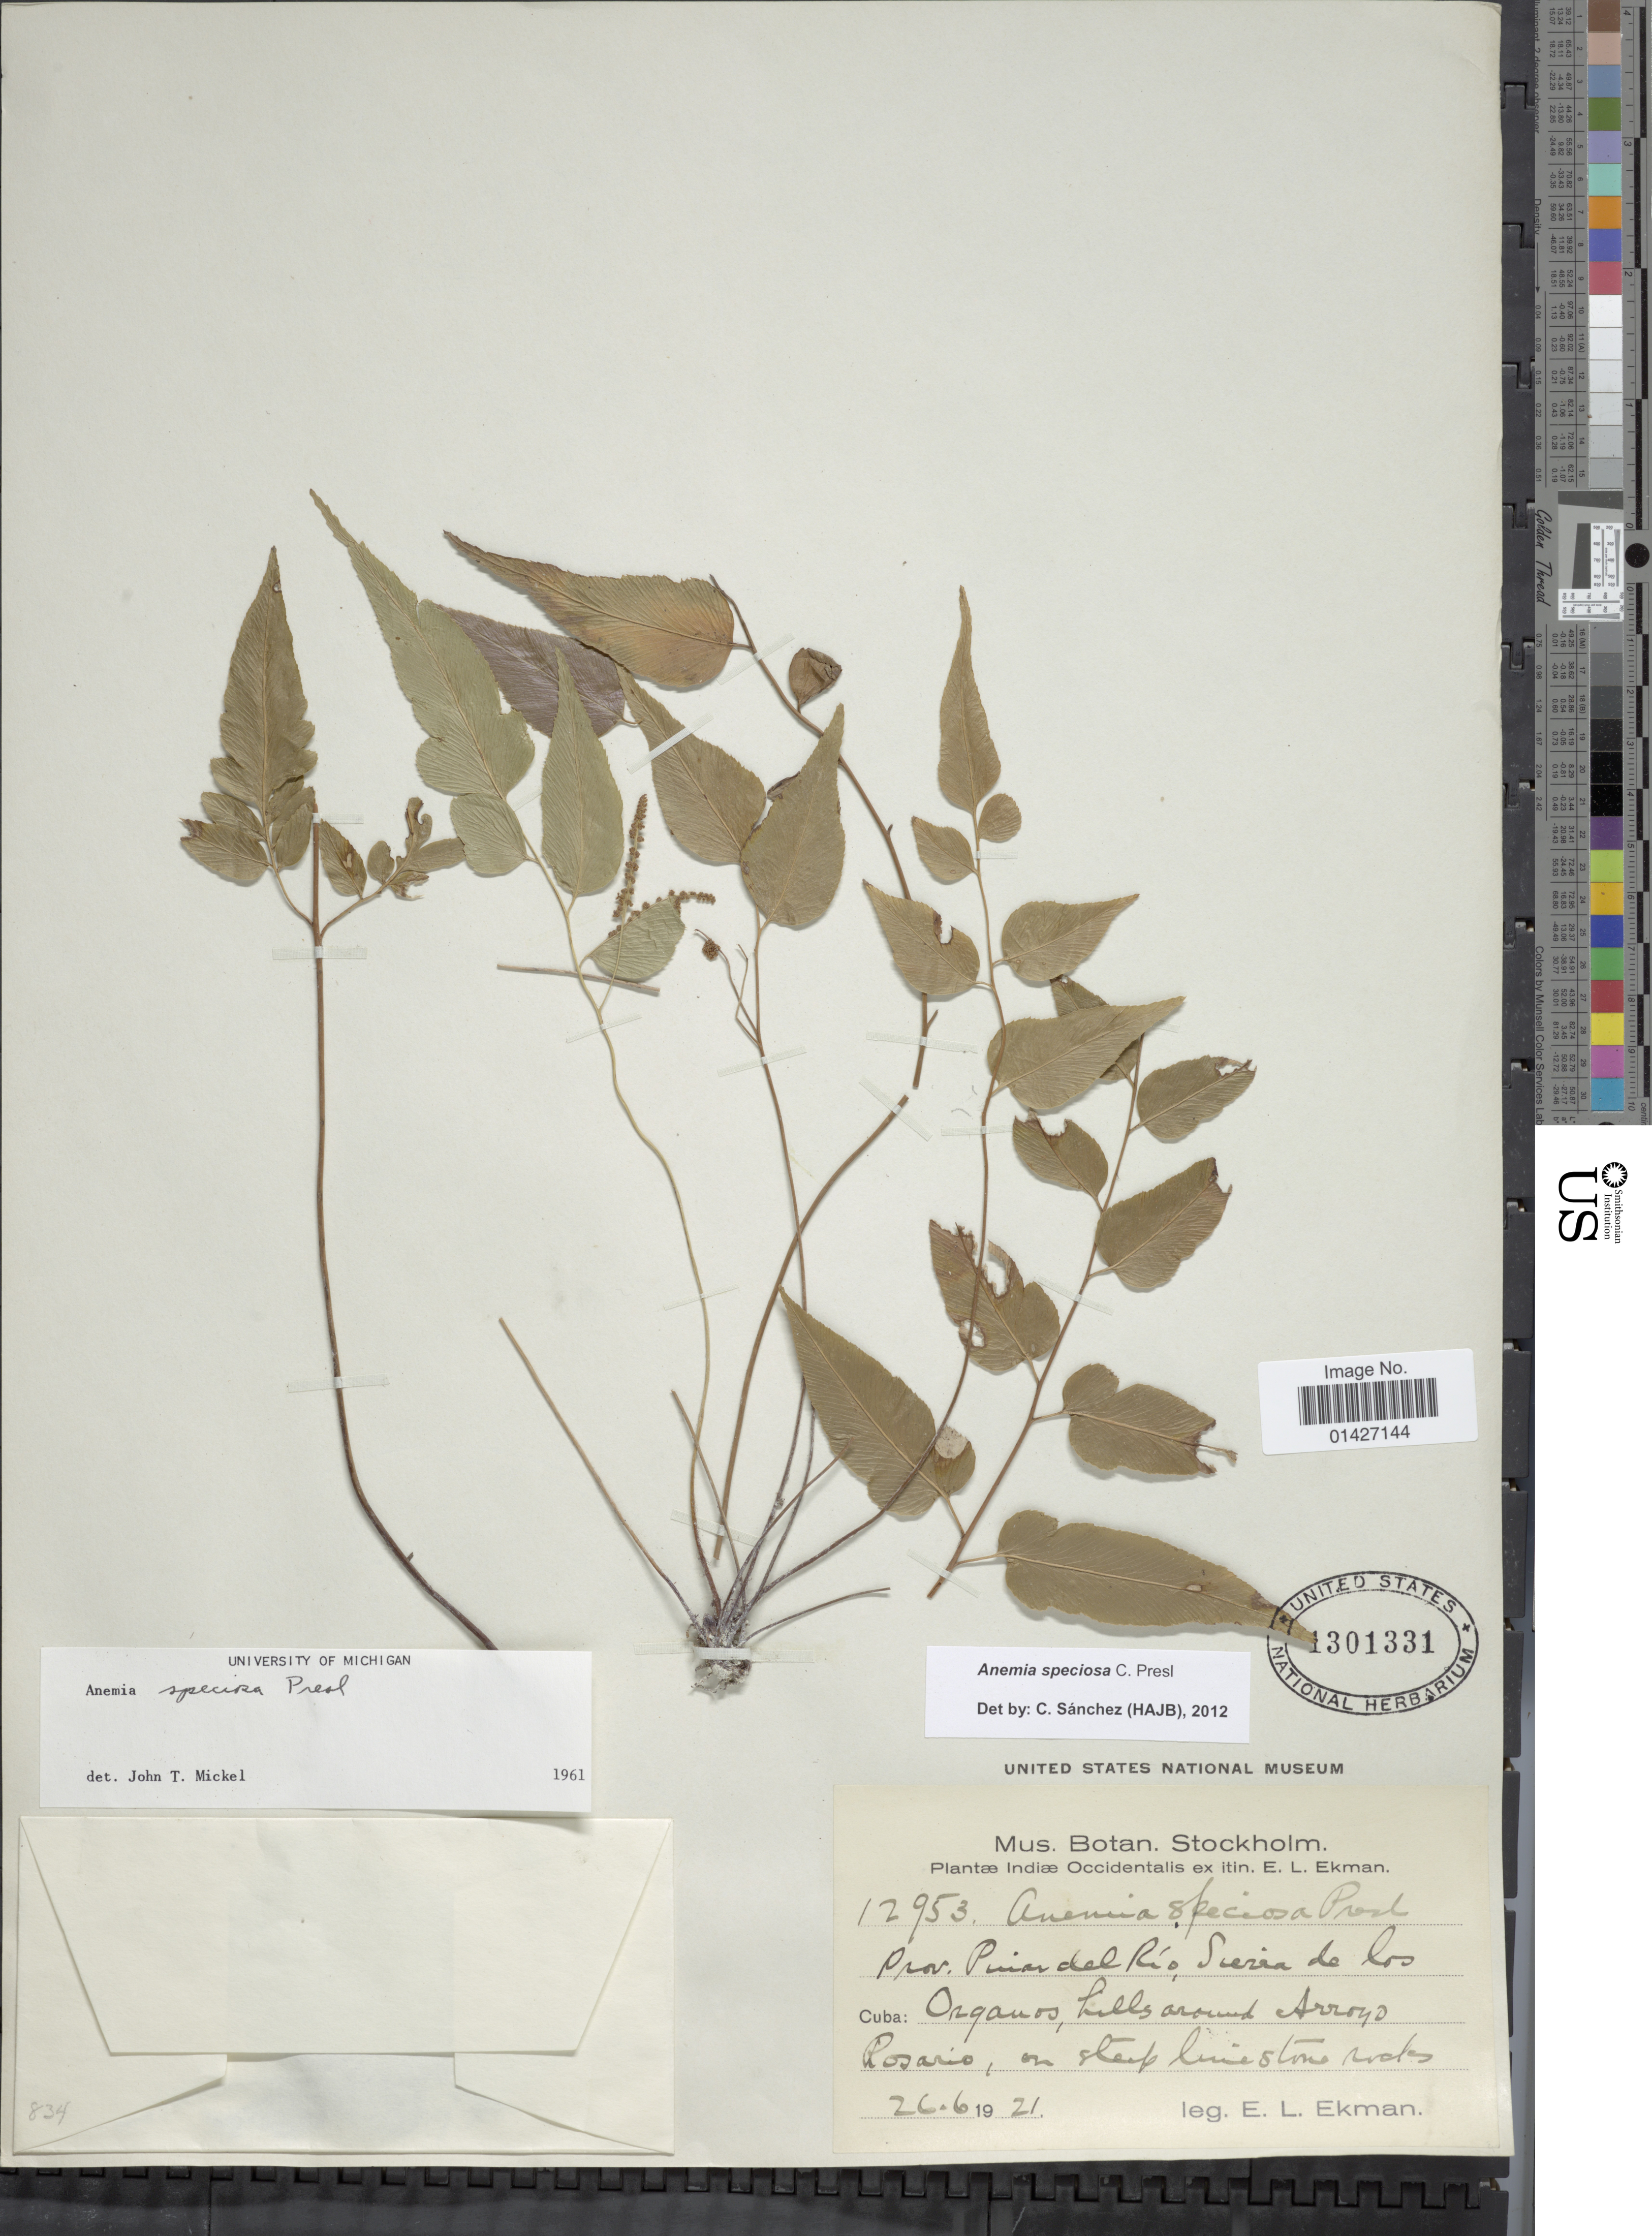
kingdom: Plantae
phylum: Tracheophyta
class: Polypodiopsida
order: Schizaeales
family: Anemiaceae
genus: Anemia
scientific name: Anemia speciosa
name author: C. Presl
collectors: E. L. Ekman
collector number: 12953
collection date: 1921-06-26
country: Cuba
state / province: Pinar del Río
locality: Sierra de Los Organos, Hills around Arroyo Rosario, on steep limestone rocks.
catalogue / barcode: US 1301331